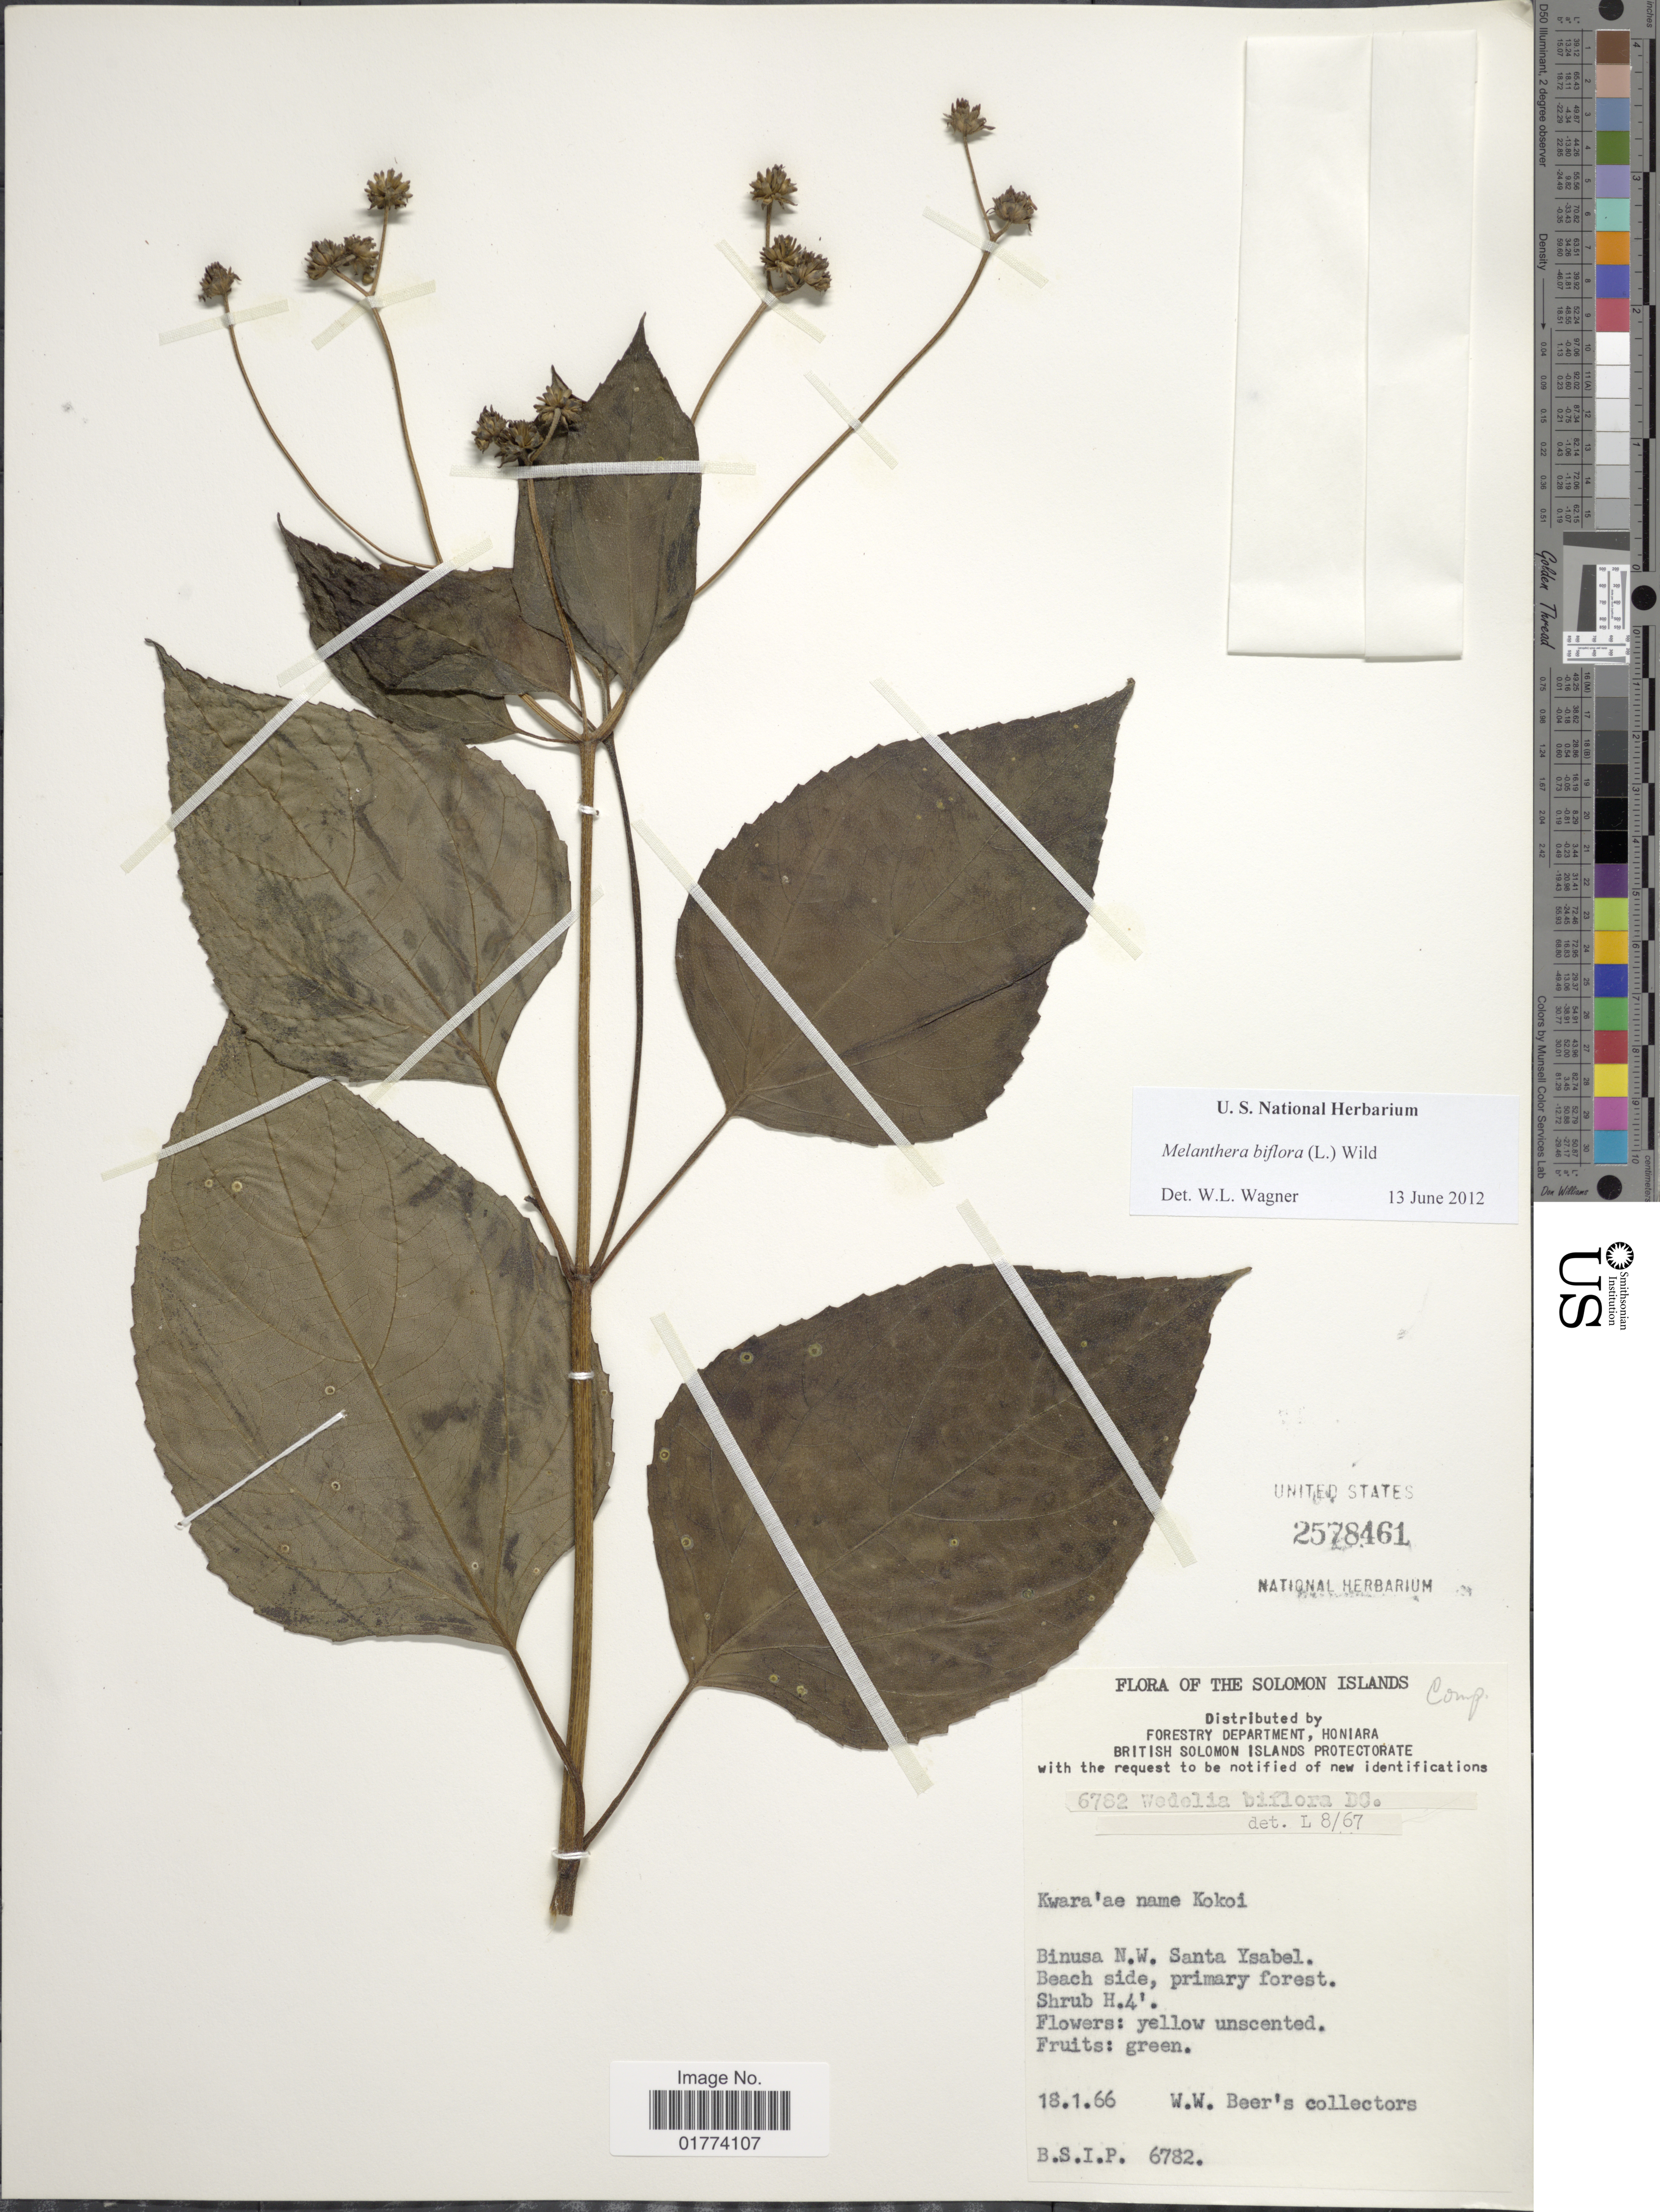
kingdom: Plantae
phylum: Tracheophyta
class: Magnoliopsida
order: Asterales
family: Asteraceae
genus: Wollastonia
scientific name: Wollastonia biflora var. biflora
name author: (L.) DC.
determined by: Wagner, W. L., (BOT), Smithsonian Institution - National Museum of Natural History (UNITED STATES)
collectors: W. Beer's Collectors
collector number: '782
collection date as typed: Transcribed d/m/y: 18/1/66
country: Solomon Islands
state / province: Solomon Islands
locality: Binusa N. W., Santa Ysabel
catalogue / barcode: US 2578461